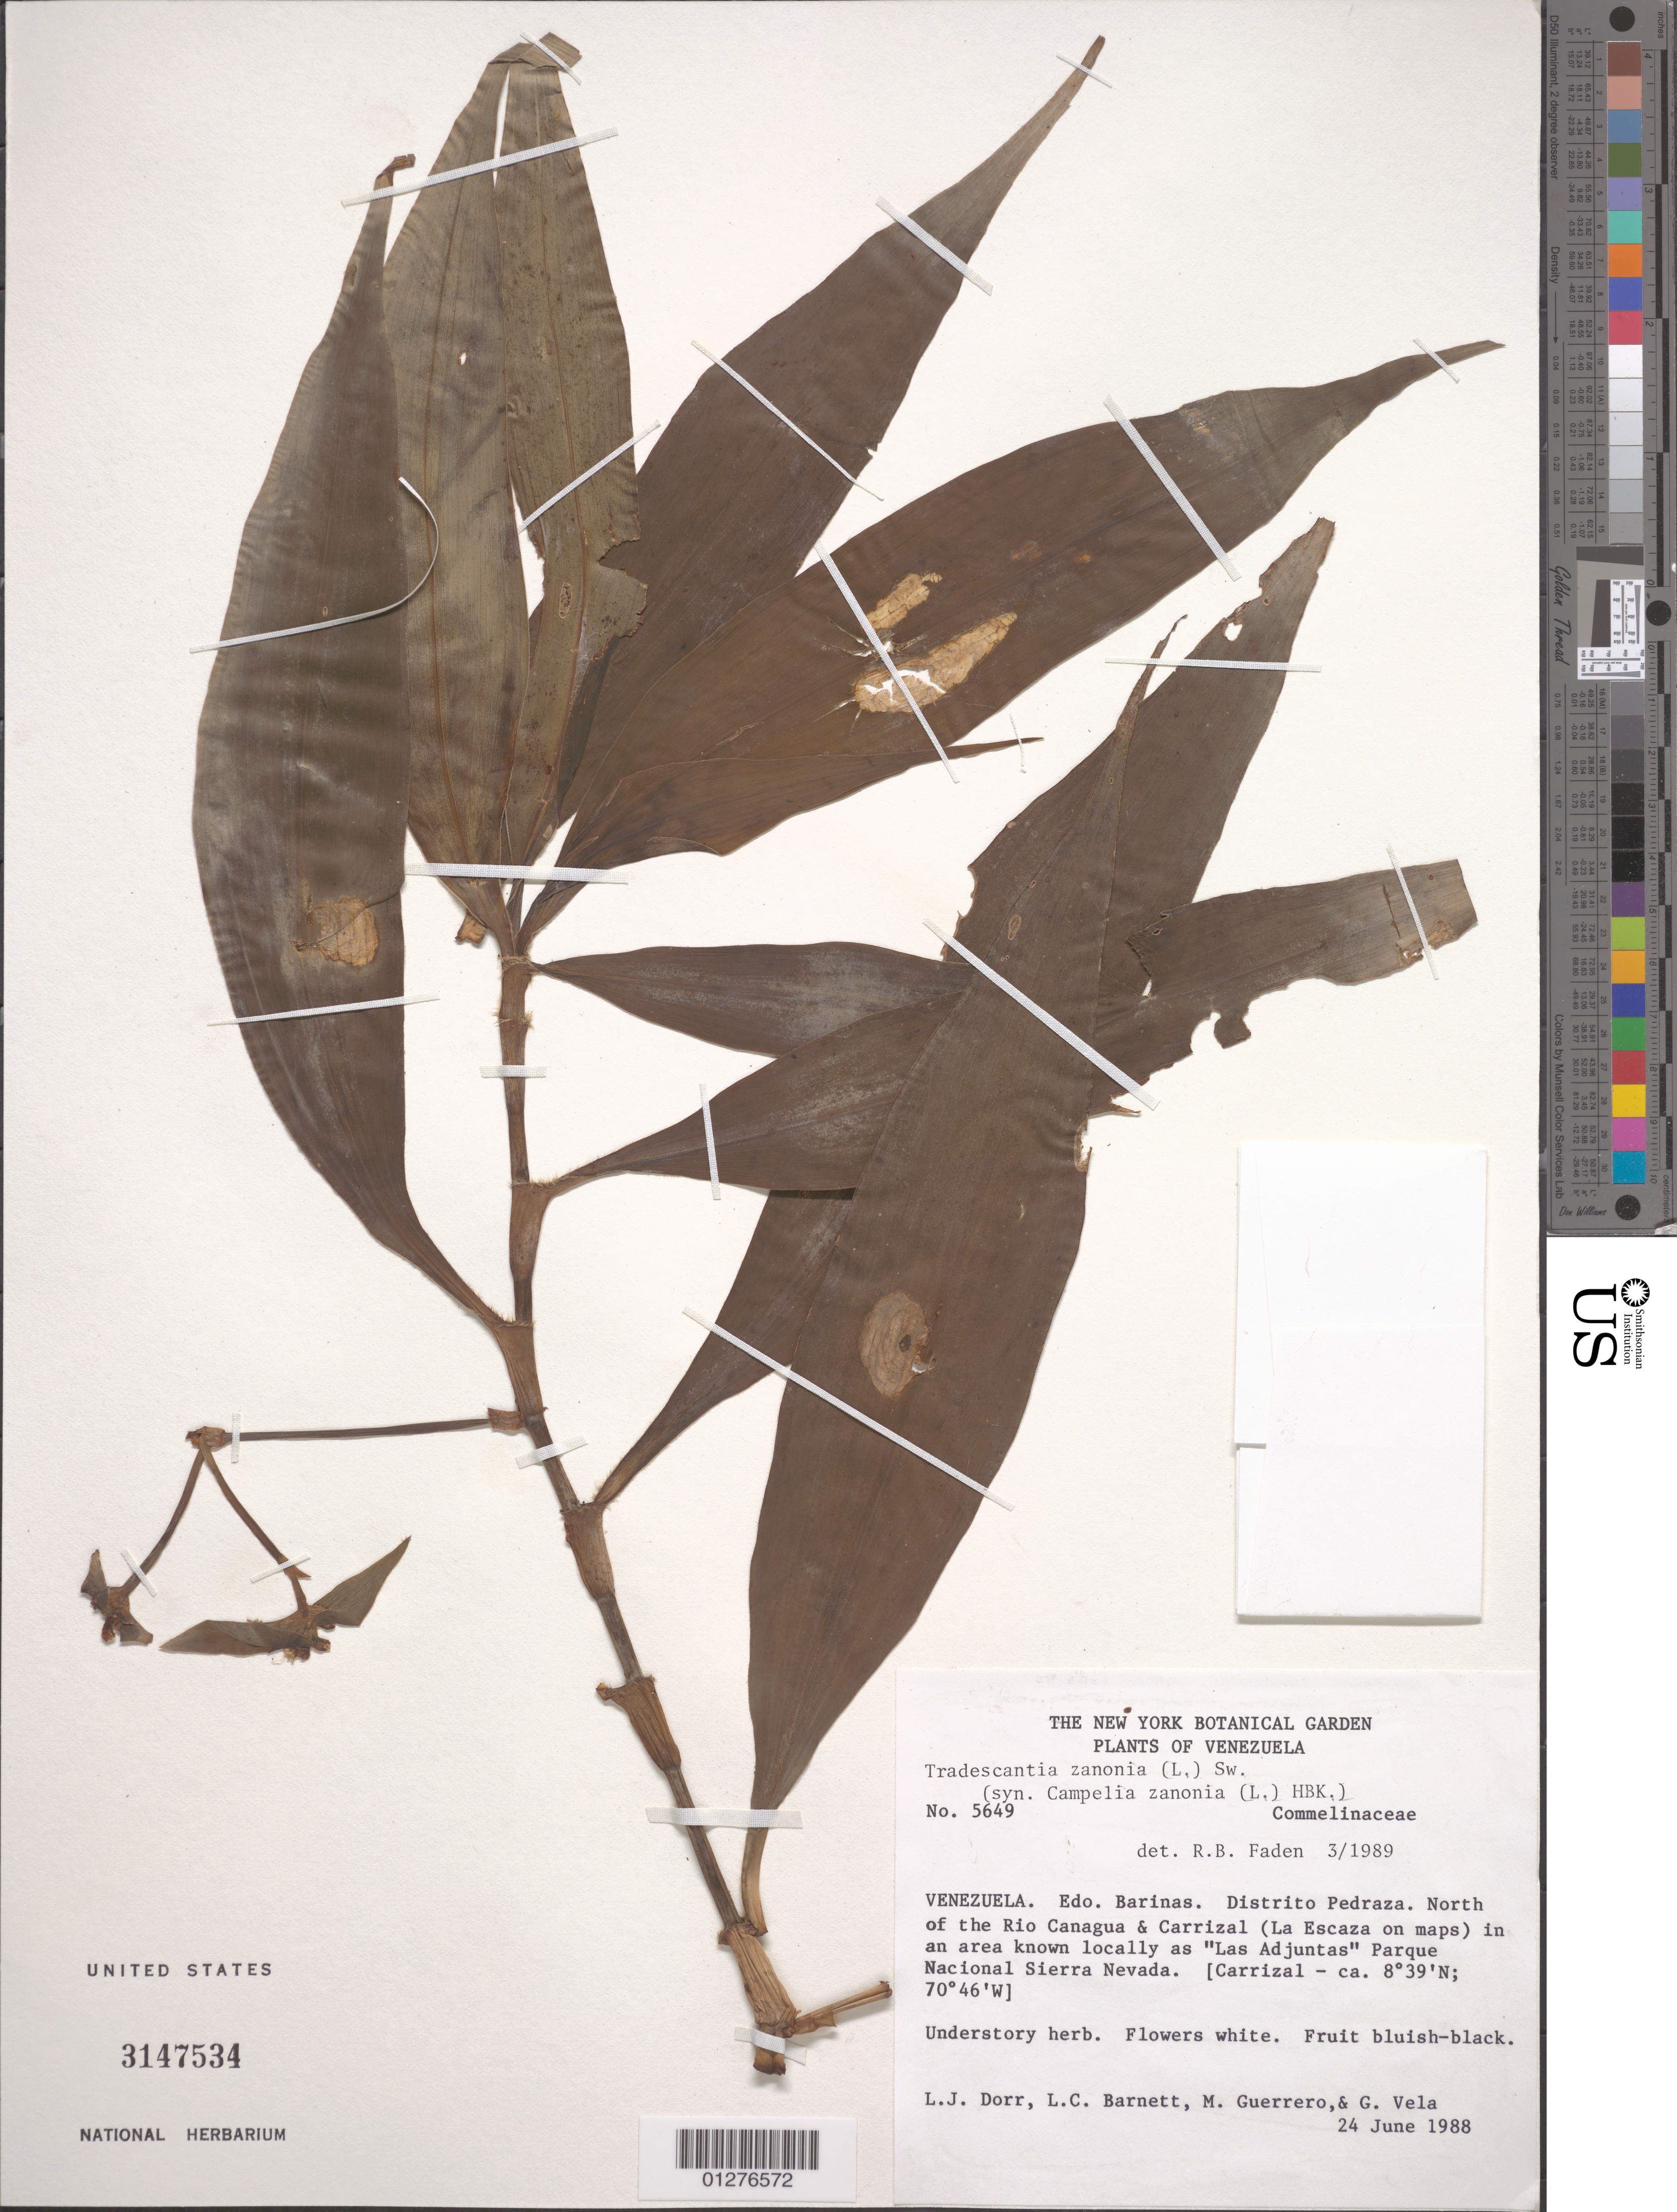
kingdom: Plantae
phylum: Tracheophyta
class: Liliopsida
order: Commelinales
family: Commelinaceae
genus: Tradescantia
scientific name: Tradescantia zanonia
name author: (L.) Sw.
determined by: Faden, Robert B., (US), Smithsonian Institution - National Museum of Natural History (UNITED STATES)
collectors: L. J. Dorr, L. C. Barnett, M. Guerrero & G. Vela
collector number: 5649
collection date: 1988-06-24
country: Venezuela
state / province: Barinas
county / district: Pedraza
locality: N of Rio Canagua & Carrizal (La Escaza on maps) in an area known locally as "Las Adjuntas" Parque Nacional Sierra Nevada.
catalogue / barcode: US 3147534